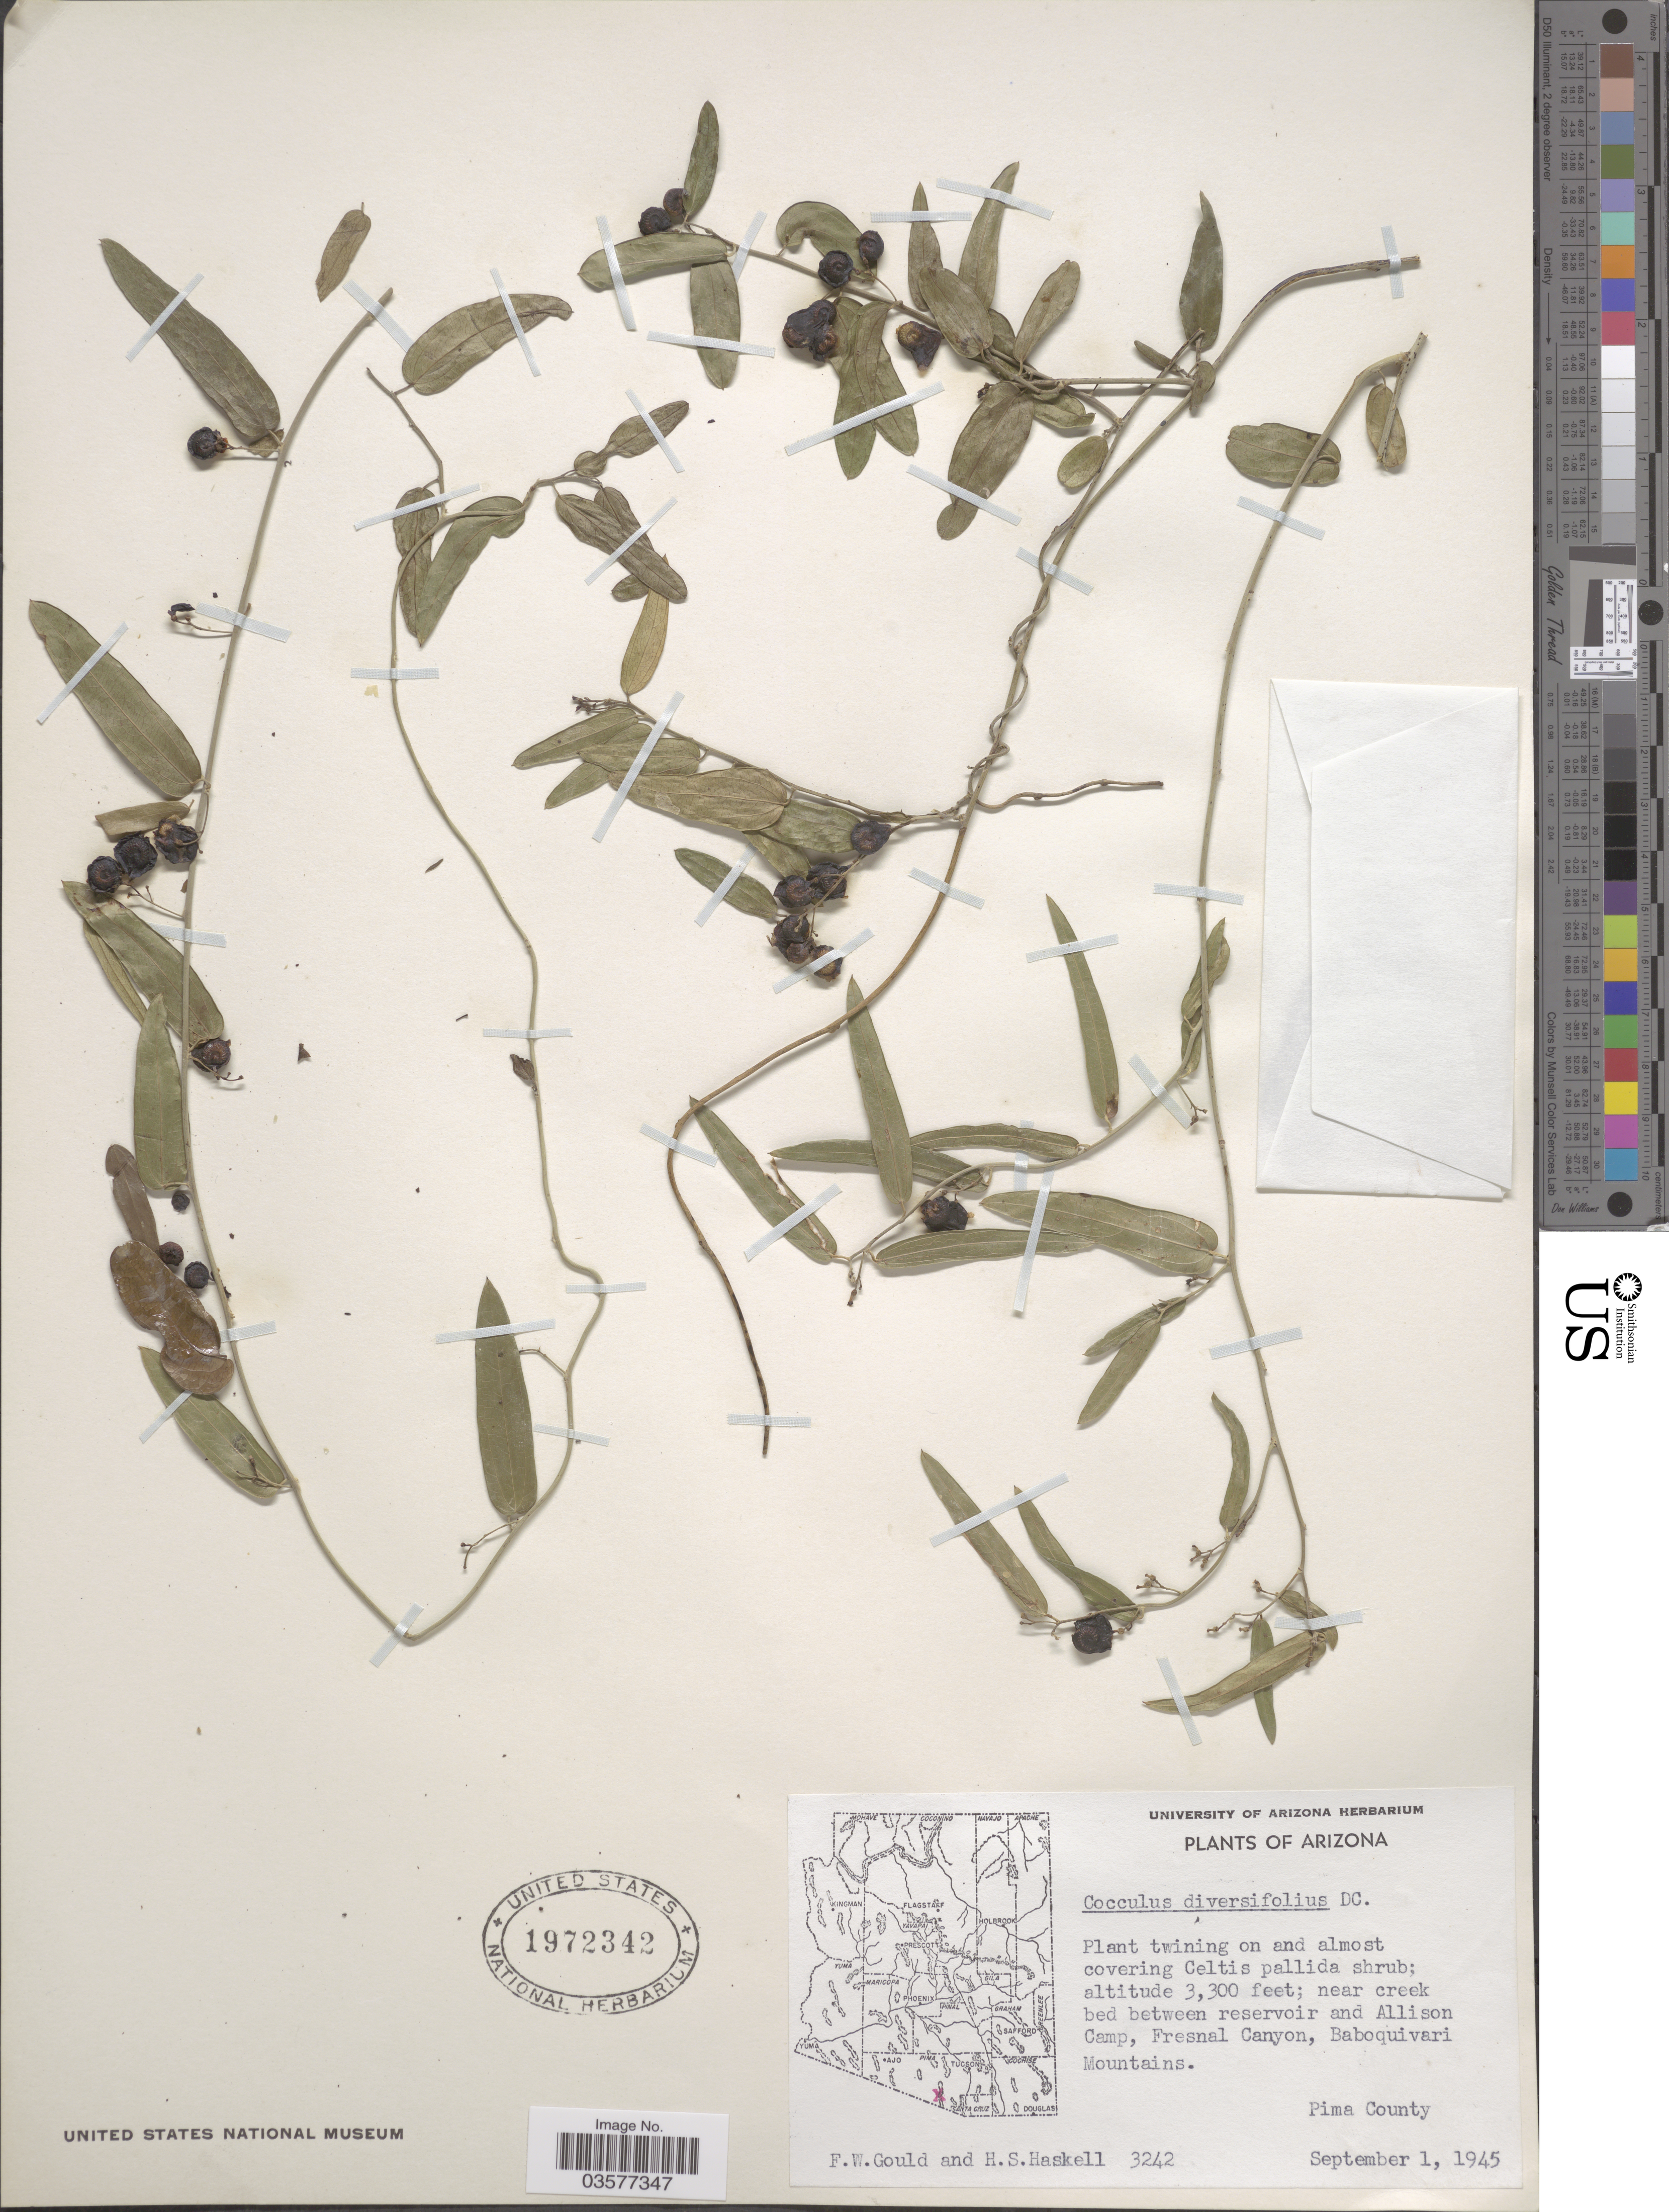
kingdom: Plantae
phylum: Tracheophyta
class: Magnoliopsida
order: Ranunculales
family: Menispermaceae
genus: Cocculus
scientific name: Cocculus diversifolius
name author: DC.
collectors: F. W. Gould & H. Haskell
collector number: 3242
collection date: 1945-09-01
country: United States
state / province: Arizona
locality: Near creek bed between reservoir and Allison Camp, Fresnal Canyon, Baboquivari Mountains. Pima County.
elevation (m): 1006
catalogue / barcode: US 1972342